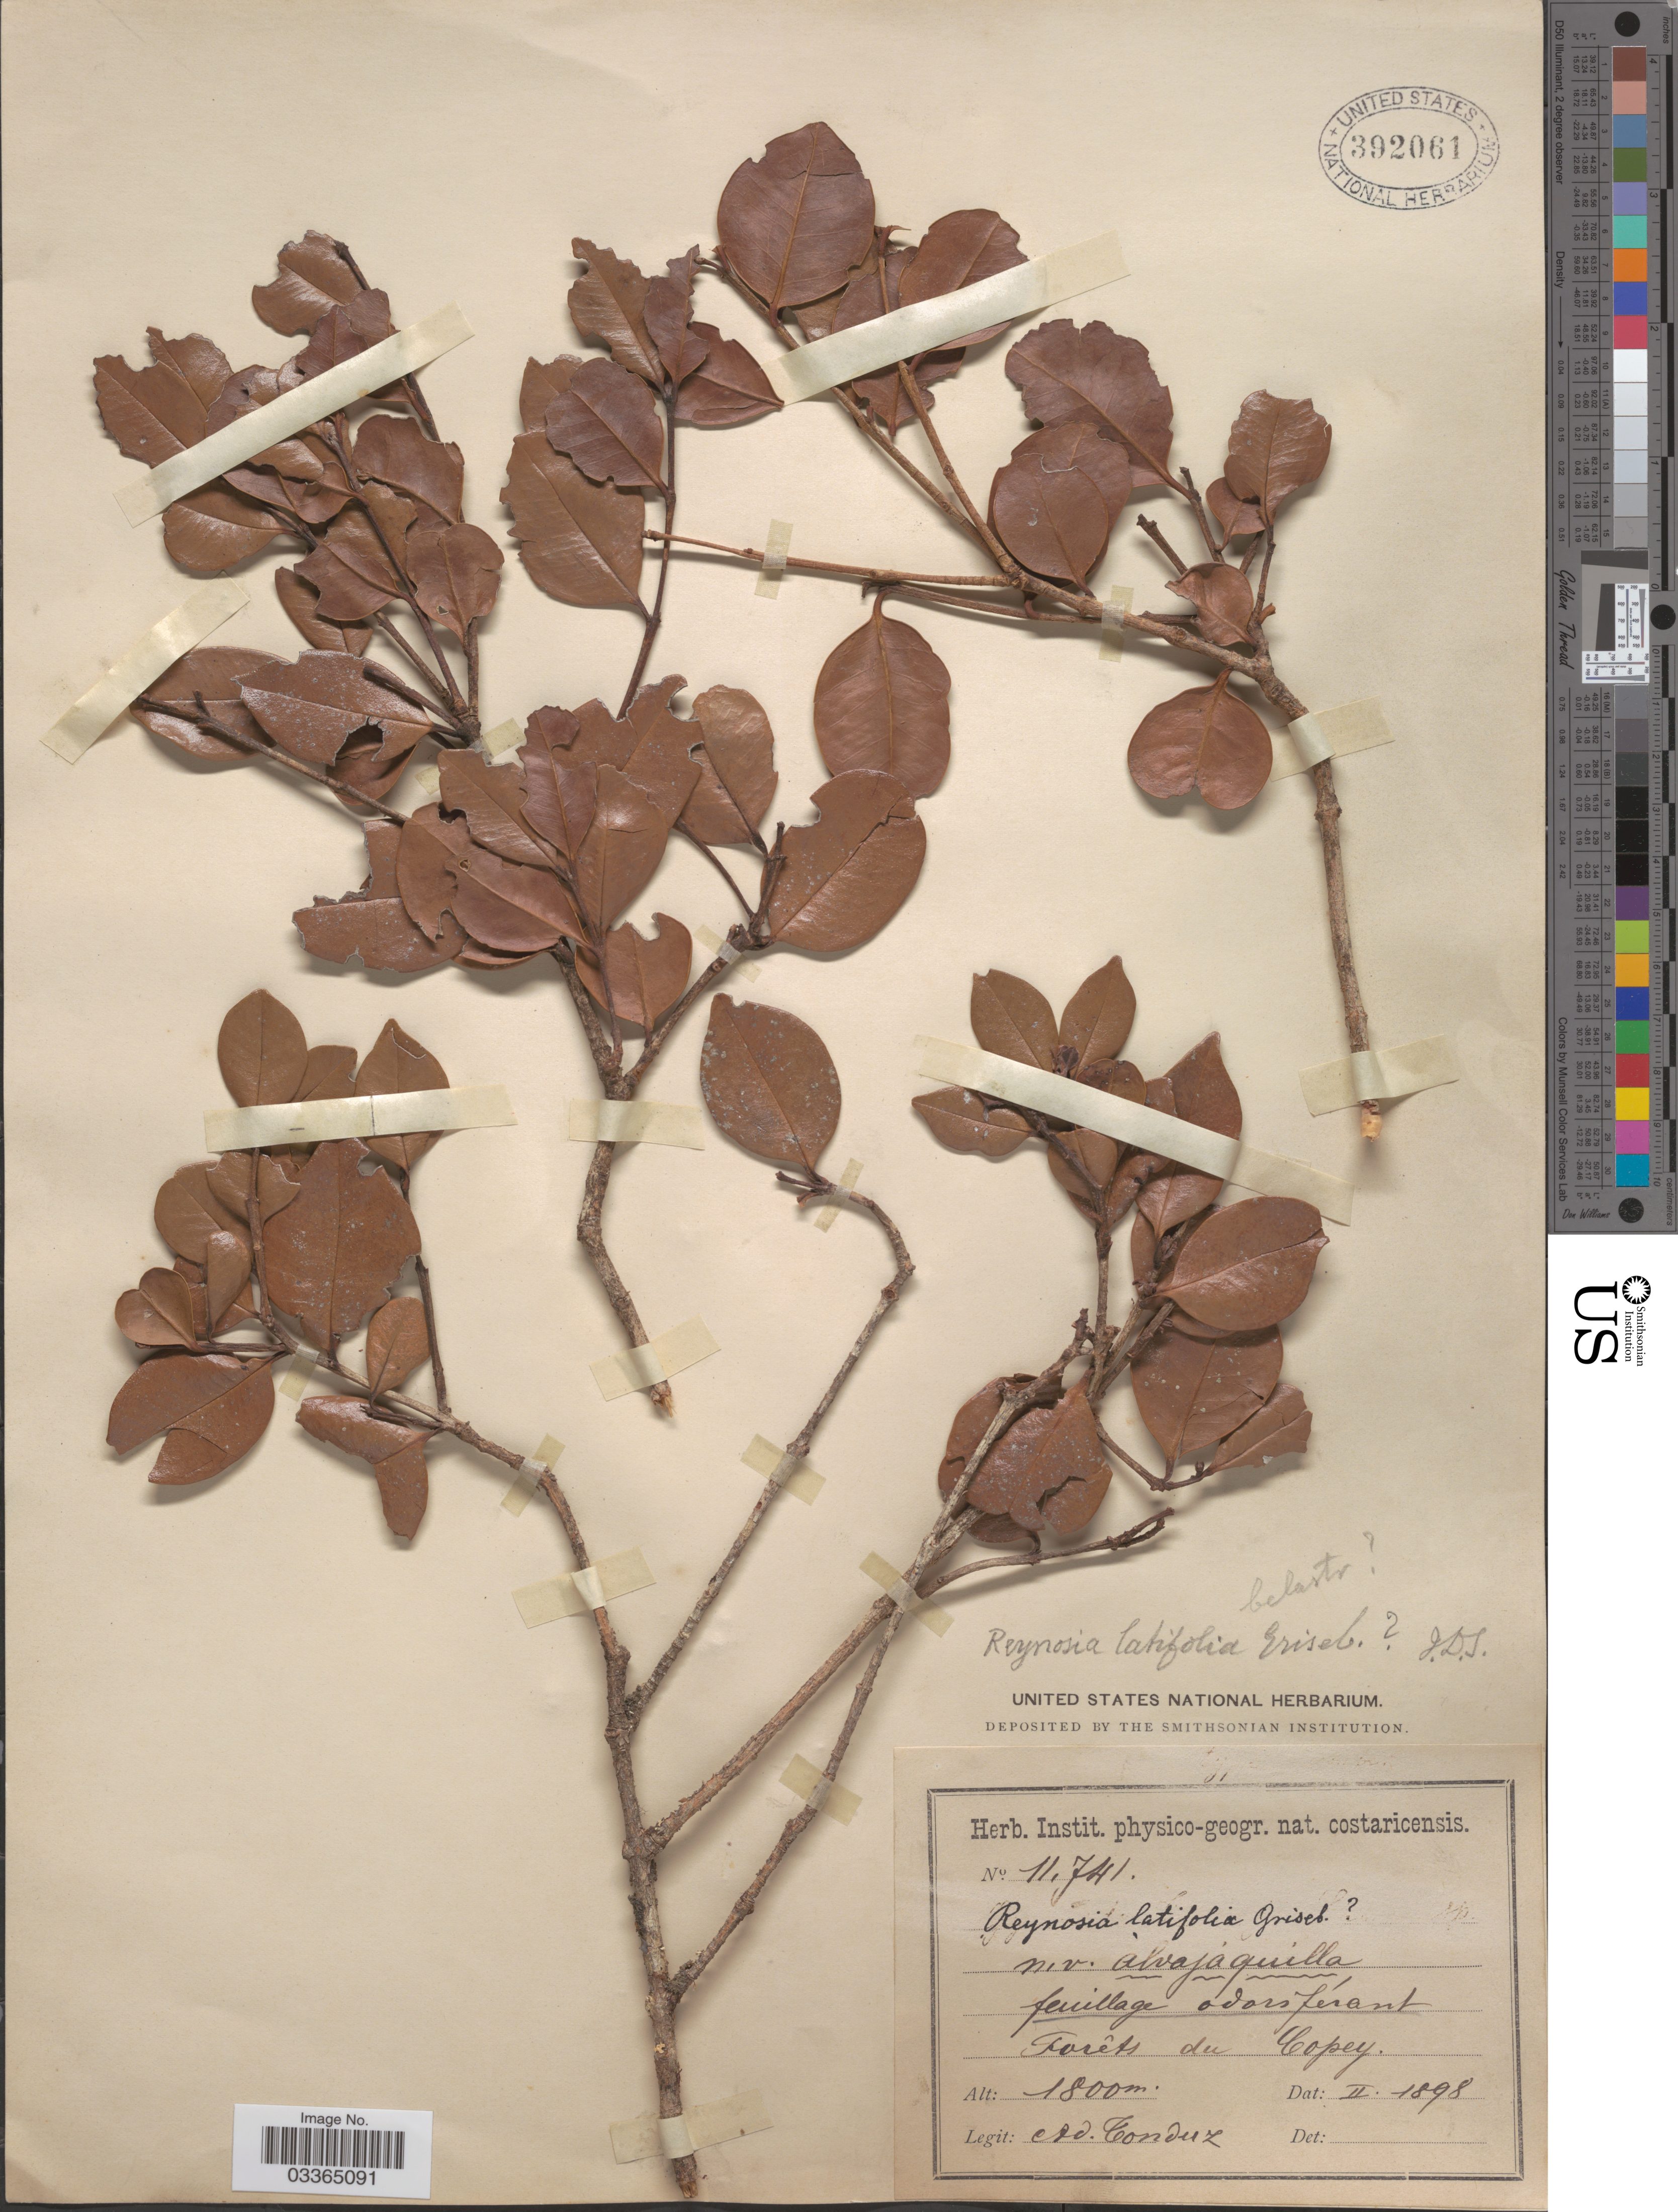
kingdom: Plantae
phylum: Tracheophyta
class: Magnoliopsida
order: Rosales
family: Rhamnaceae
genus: Reynosia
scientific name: Reynosia latifolia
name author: Griseb.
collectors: A. Tonduz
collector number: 11741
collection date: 1898-02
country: Costa Rica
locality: Forêts du Copey.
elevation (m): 1800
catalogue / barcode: US 392061